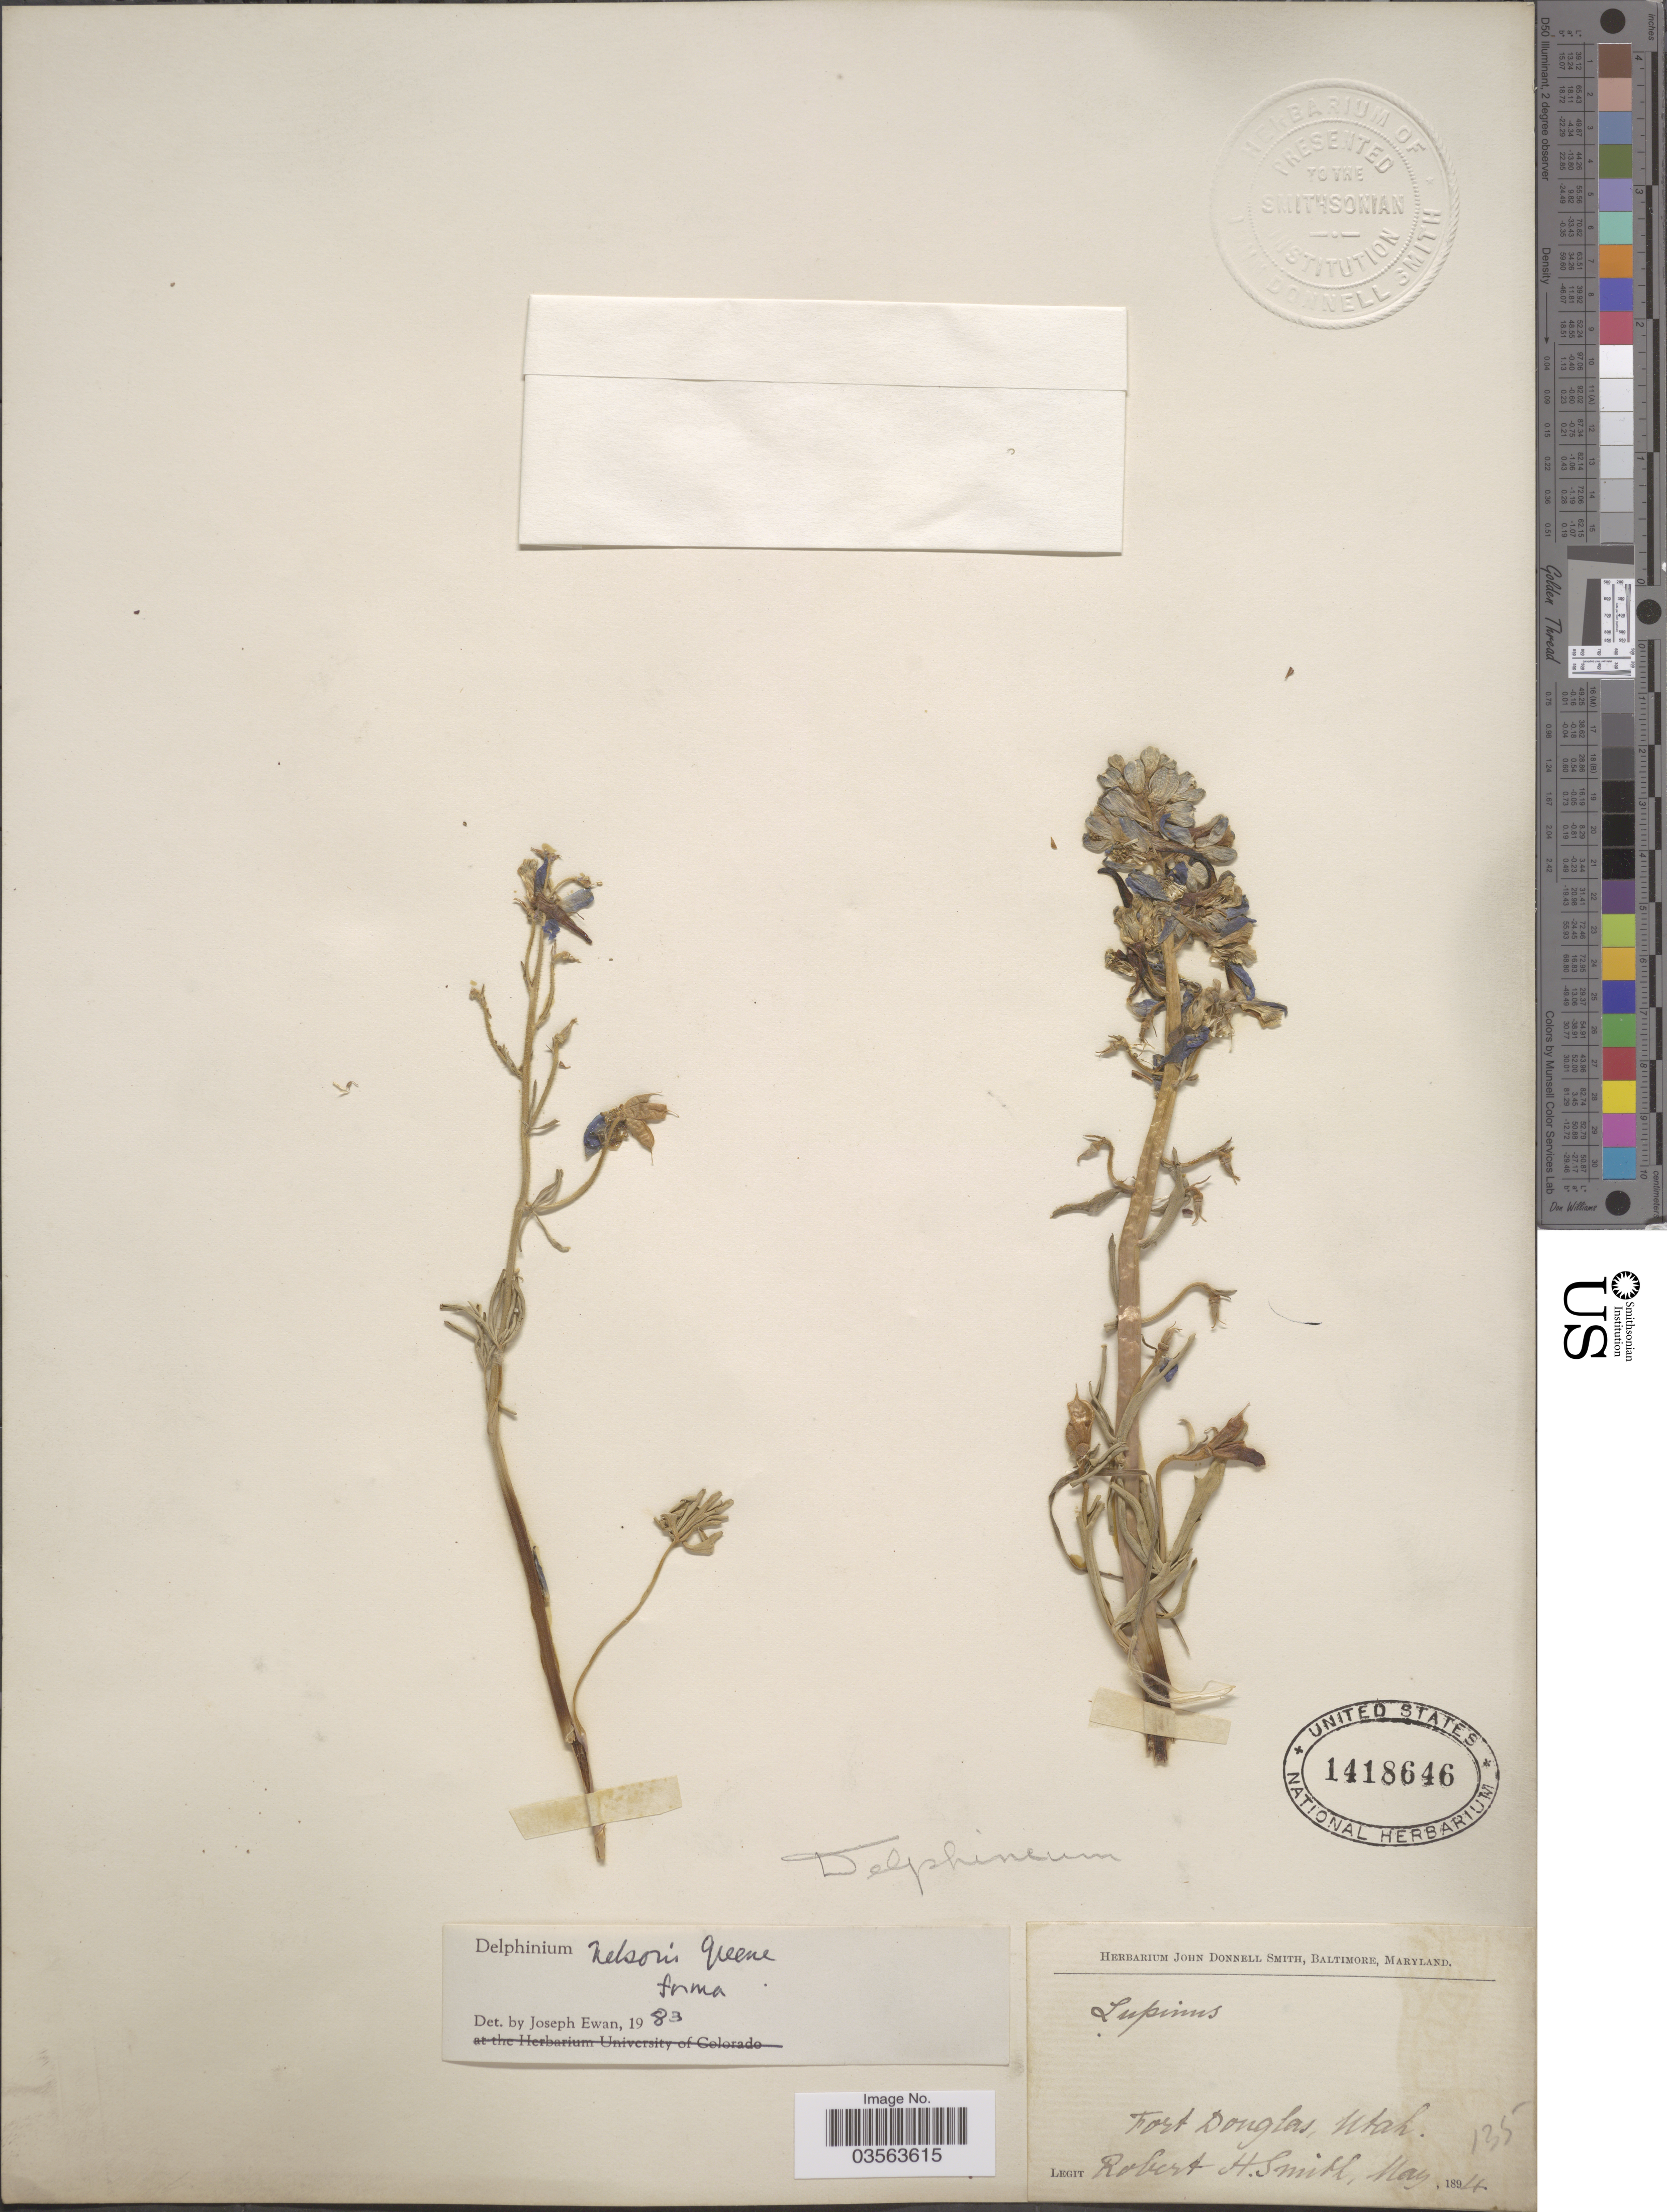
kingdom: Plantae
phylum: Tracheophyta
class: Magnoliopsida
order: Ranunculales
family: Ranunculaceae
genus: Delphinium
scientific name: Delphinium nelsonii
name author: Greene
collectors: R. H. Smith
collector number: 135?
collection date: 1894-05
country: United States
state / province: Utah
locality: Fort Douglas.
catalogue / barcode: US 1418646